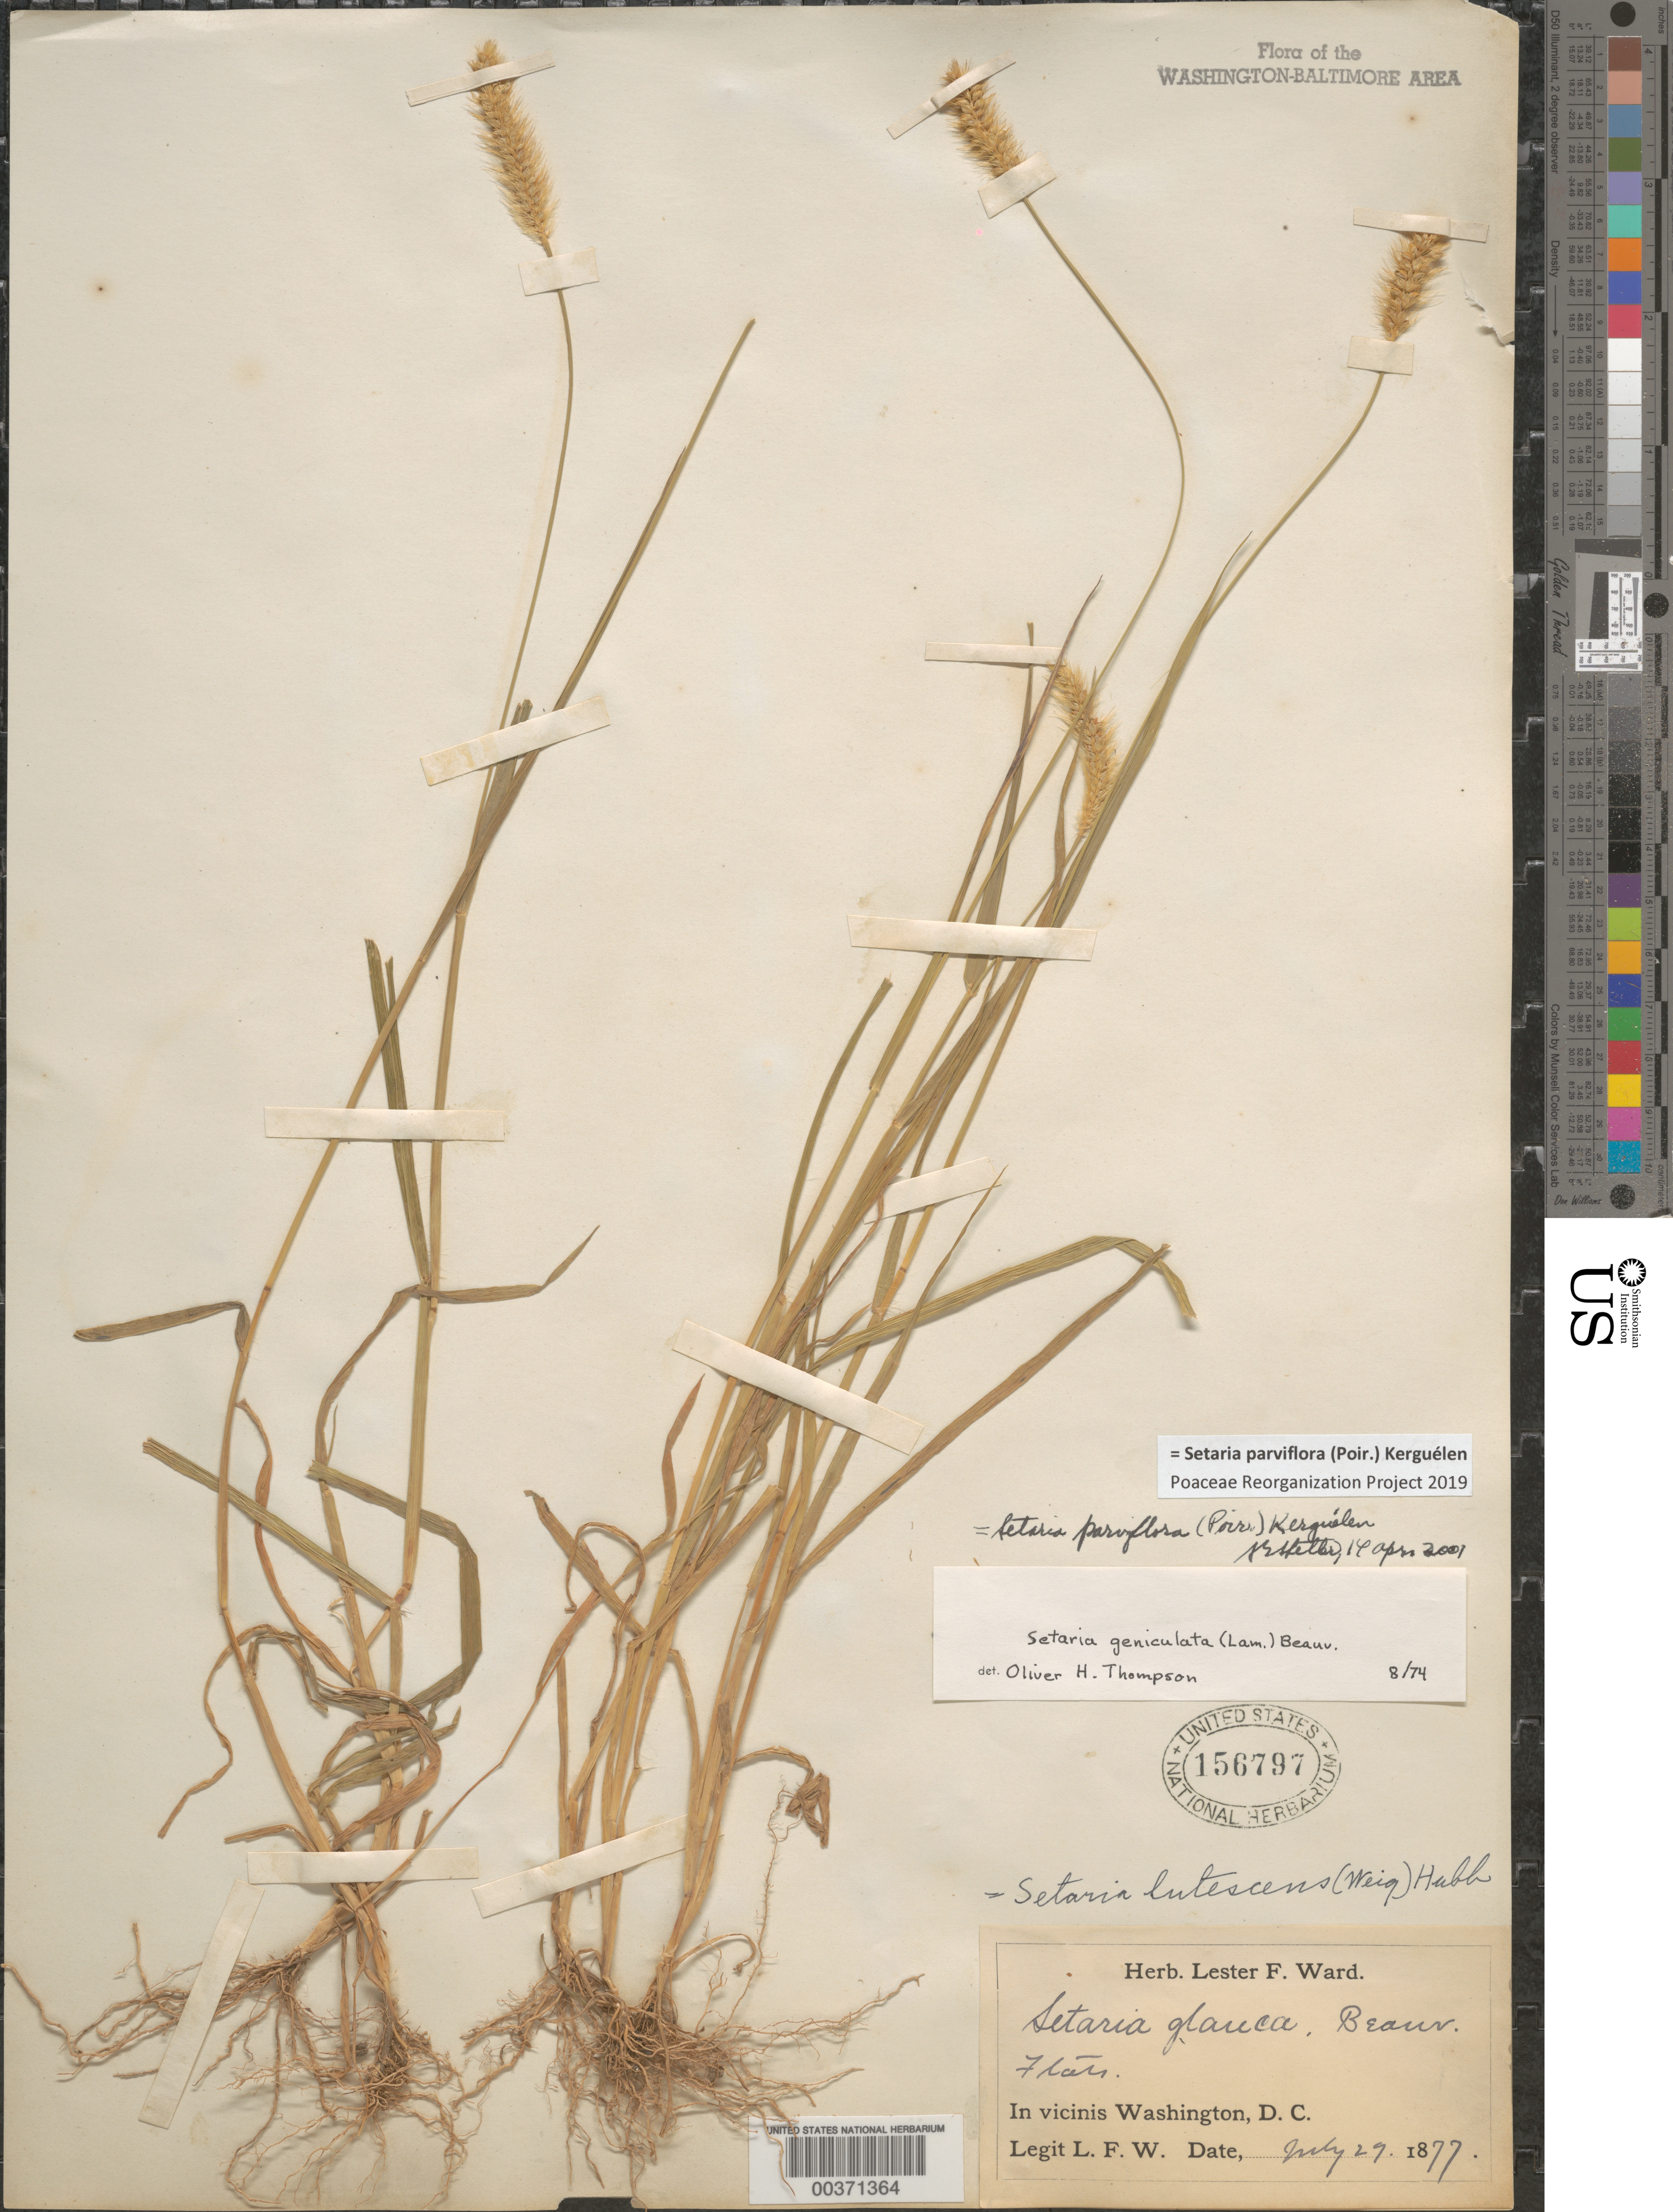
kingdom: Plantae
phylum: Tracheophyta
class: Liliopsida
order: Poales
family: Poaceae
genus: Setaria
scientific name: Setaria parviflora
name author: (Poir.) Kerguélen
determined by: Shetler, Stanwyn G., (US), NMNH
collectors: L. F. Ward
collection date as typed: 29 Jul 1877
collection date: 1877-07-29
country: United States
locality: Flats, DC vicinity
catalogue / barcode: US 156797